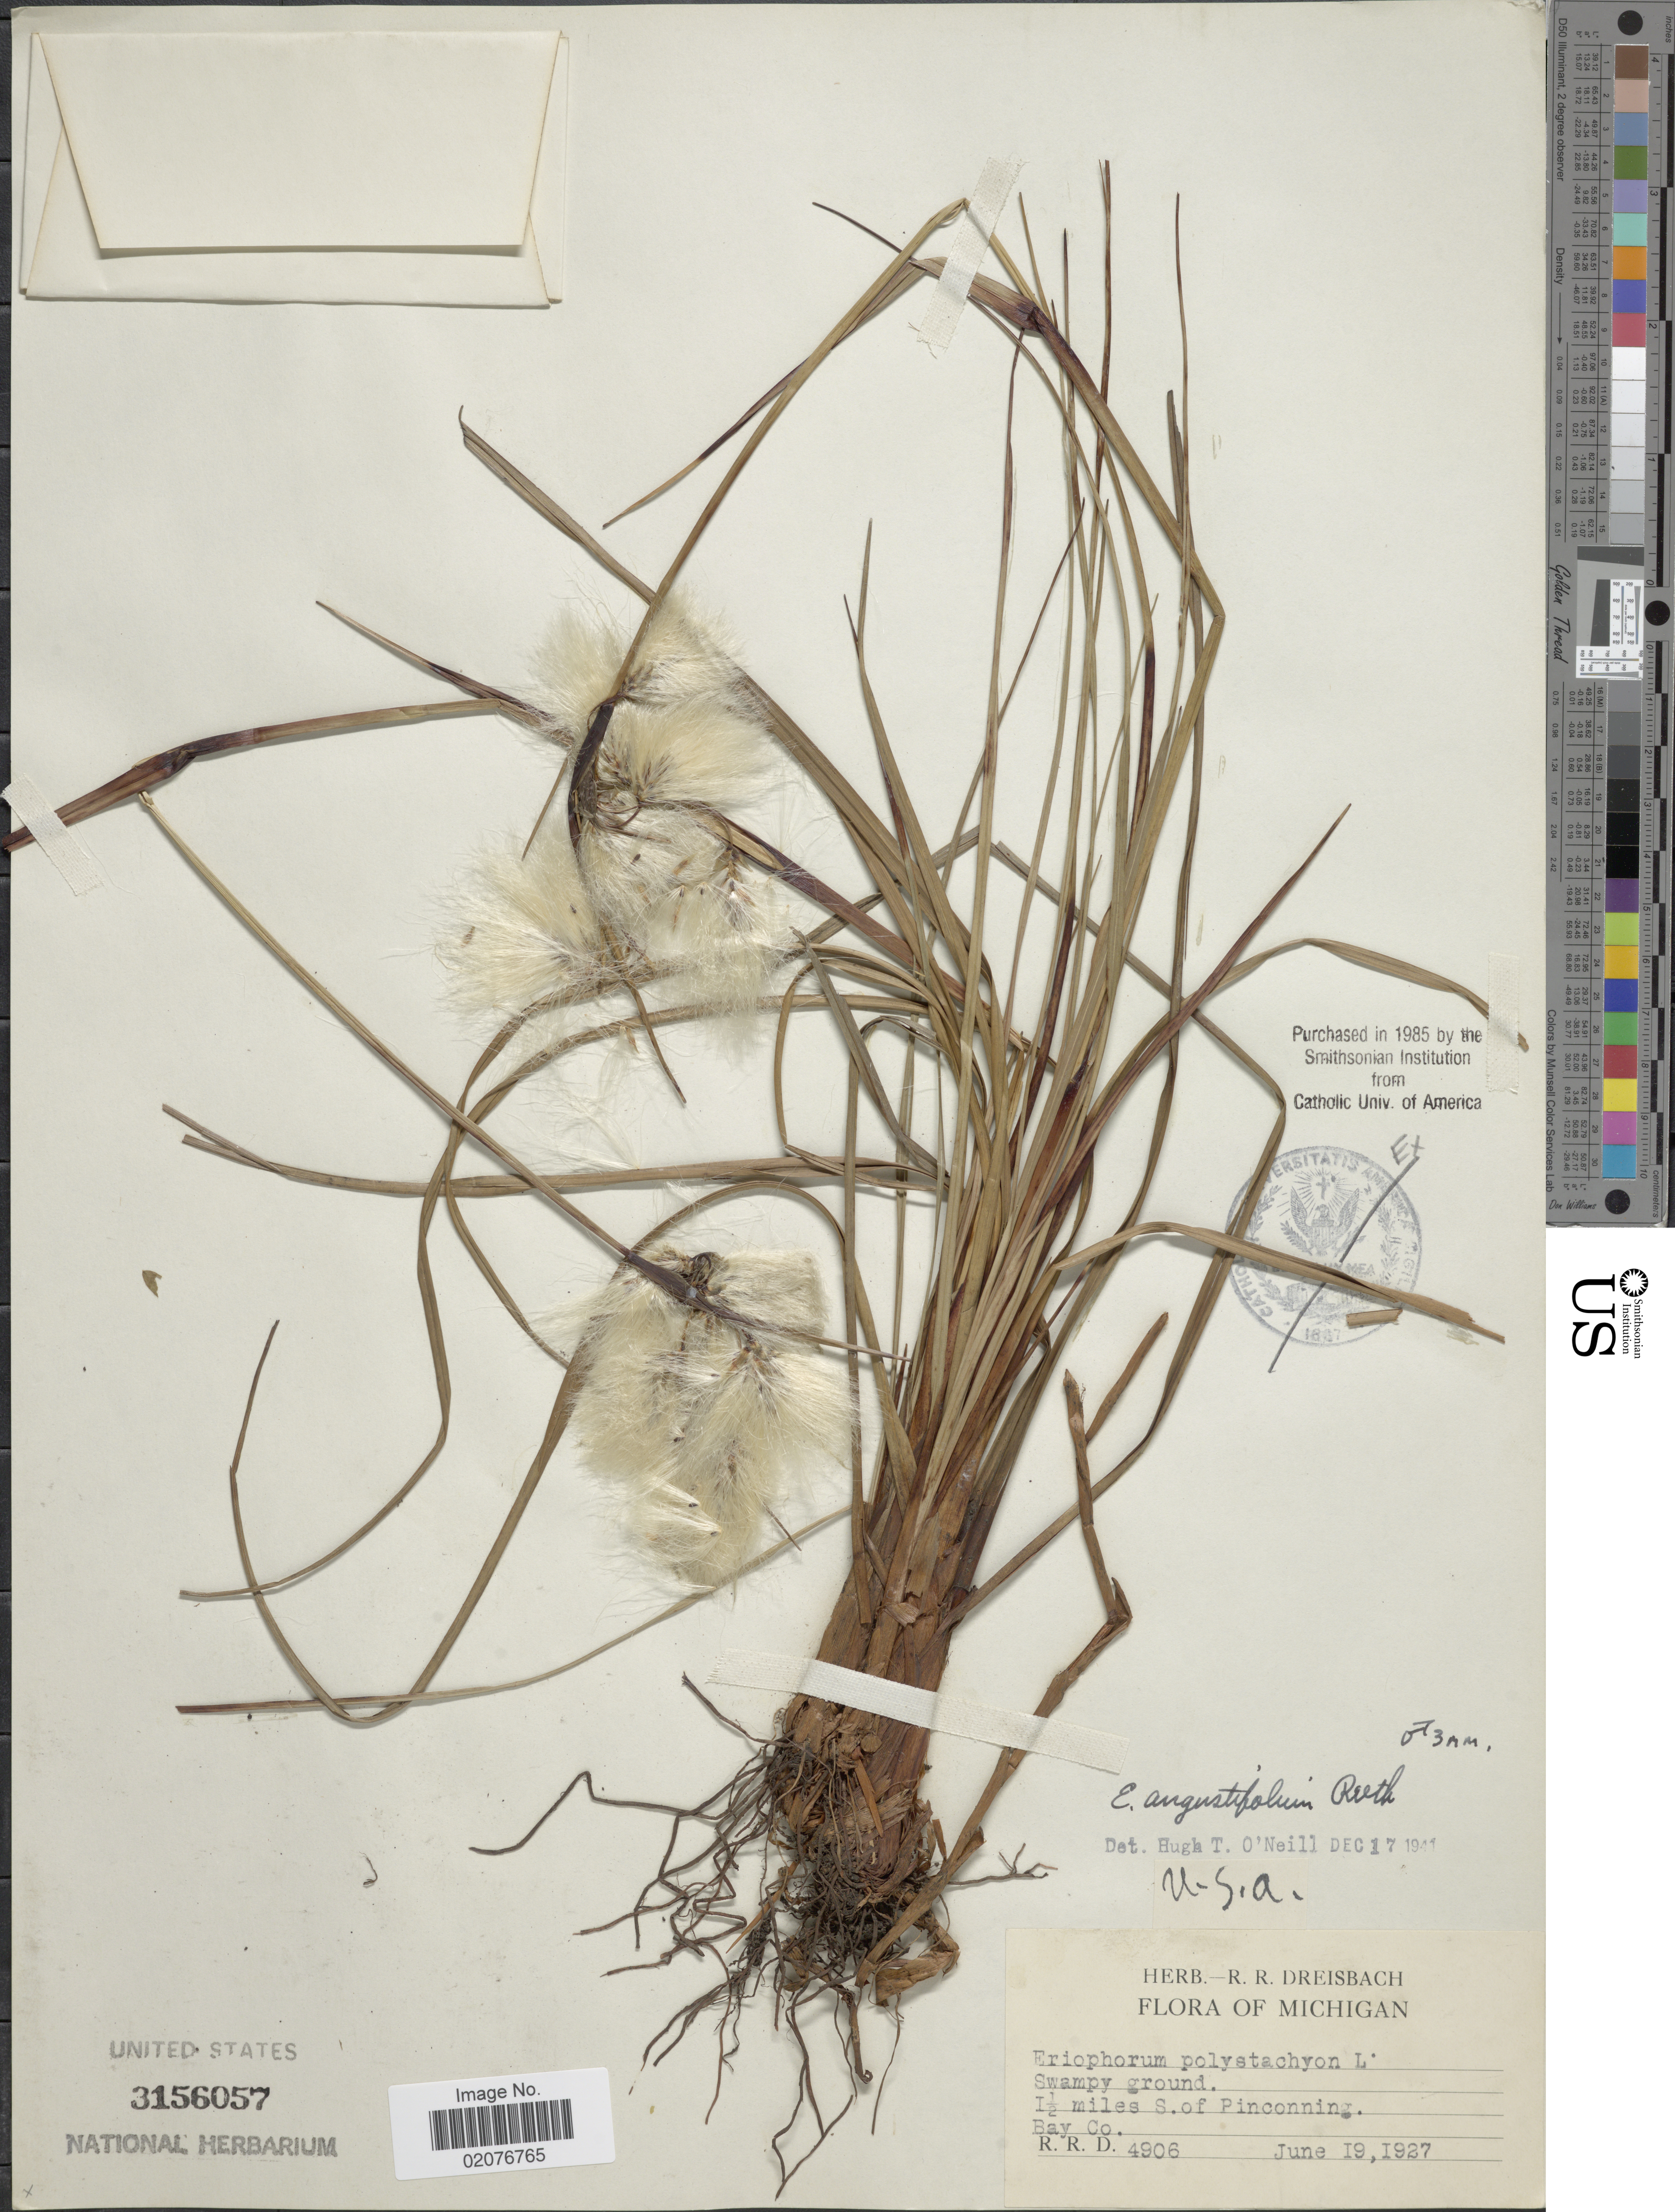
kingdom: Plantae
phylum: Tracheophyta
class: Liliopsida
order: Poales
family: Cyperaceae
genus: Eriophorum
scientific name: Eriophorum angustifolium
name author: Honck.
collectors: R. Dreisbach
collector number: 4906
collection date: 1927-06-19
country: United States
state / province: Michigan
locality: Swampy ground, 1½ miles S of Pinconning. Bay Co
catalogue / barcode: US 3156057